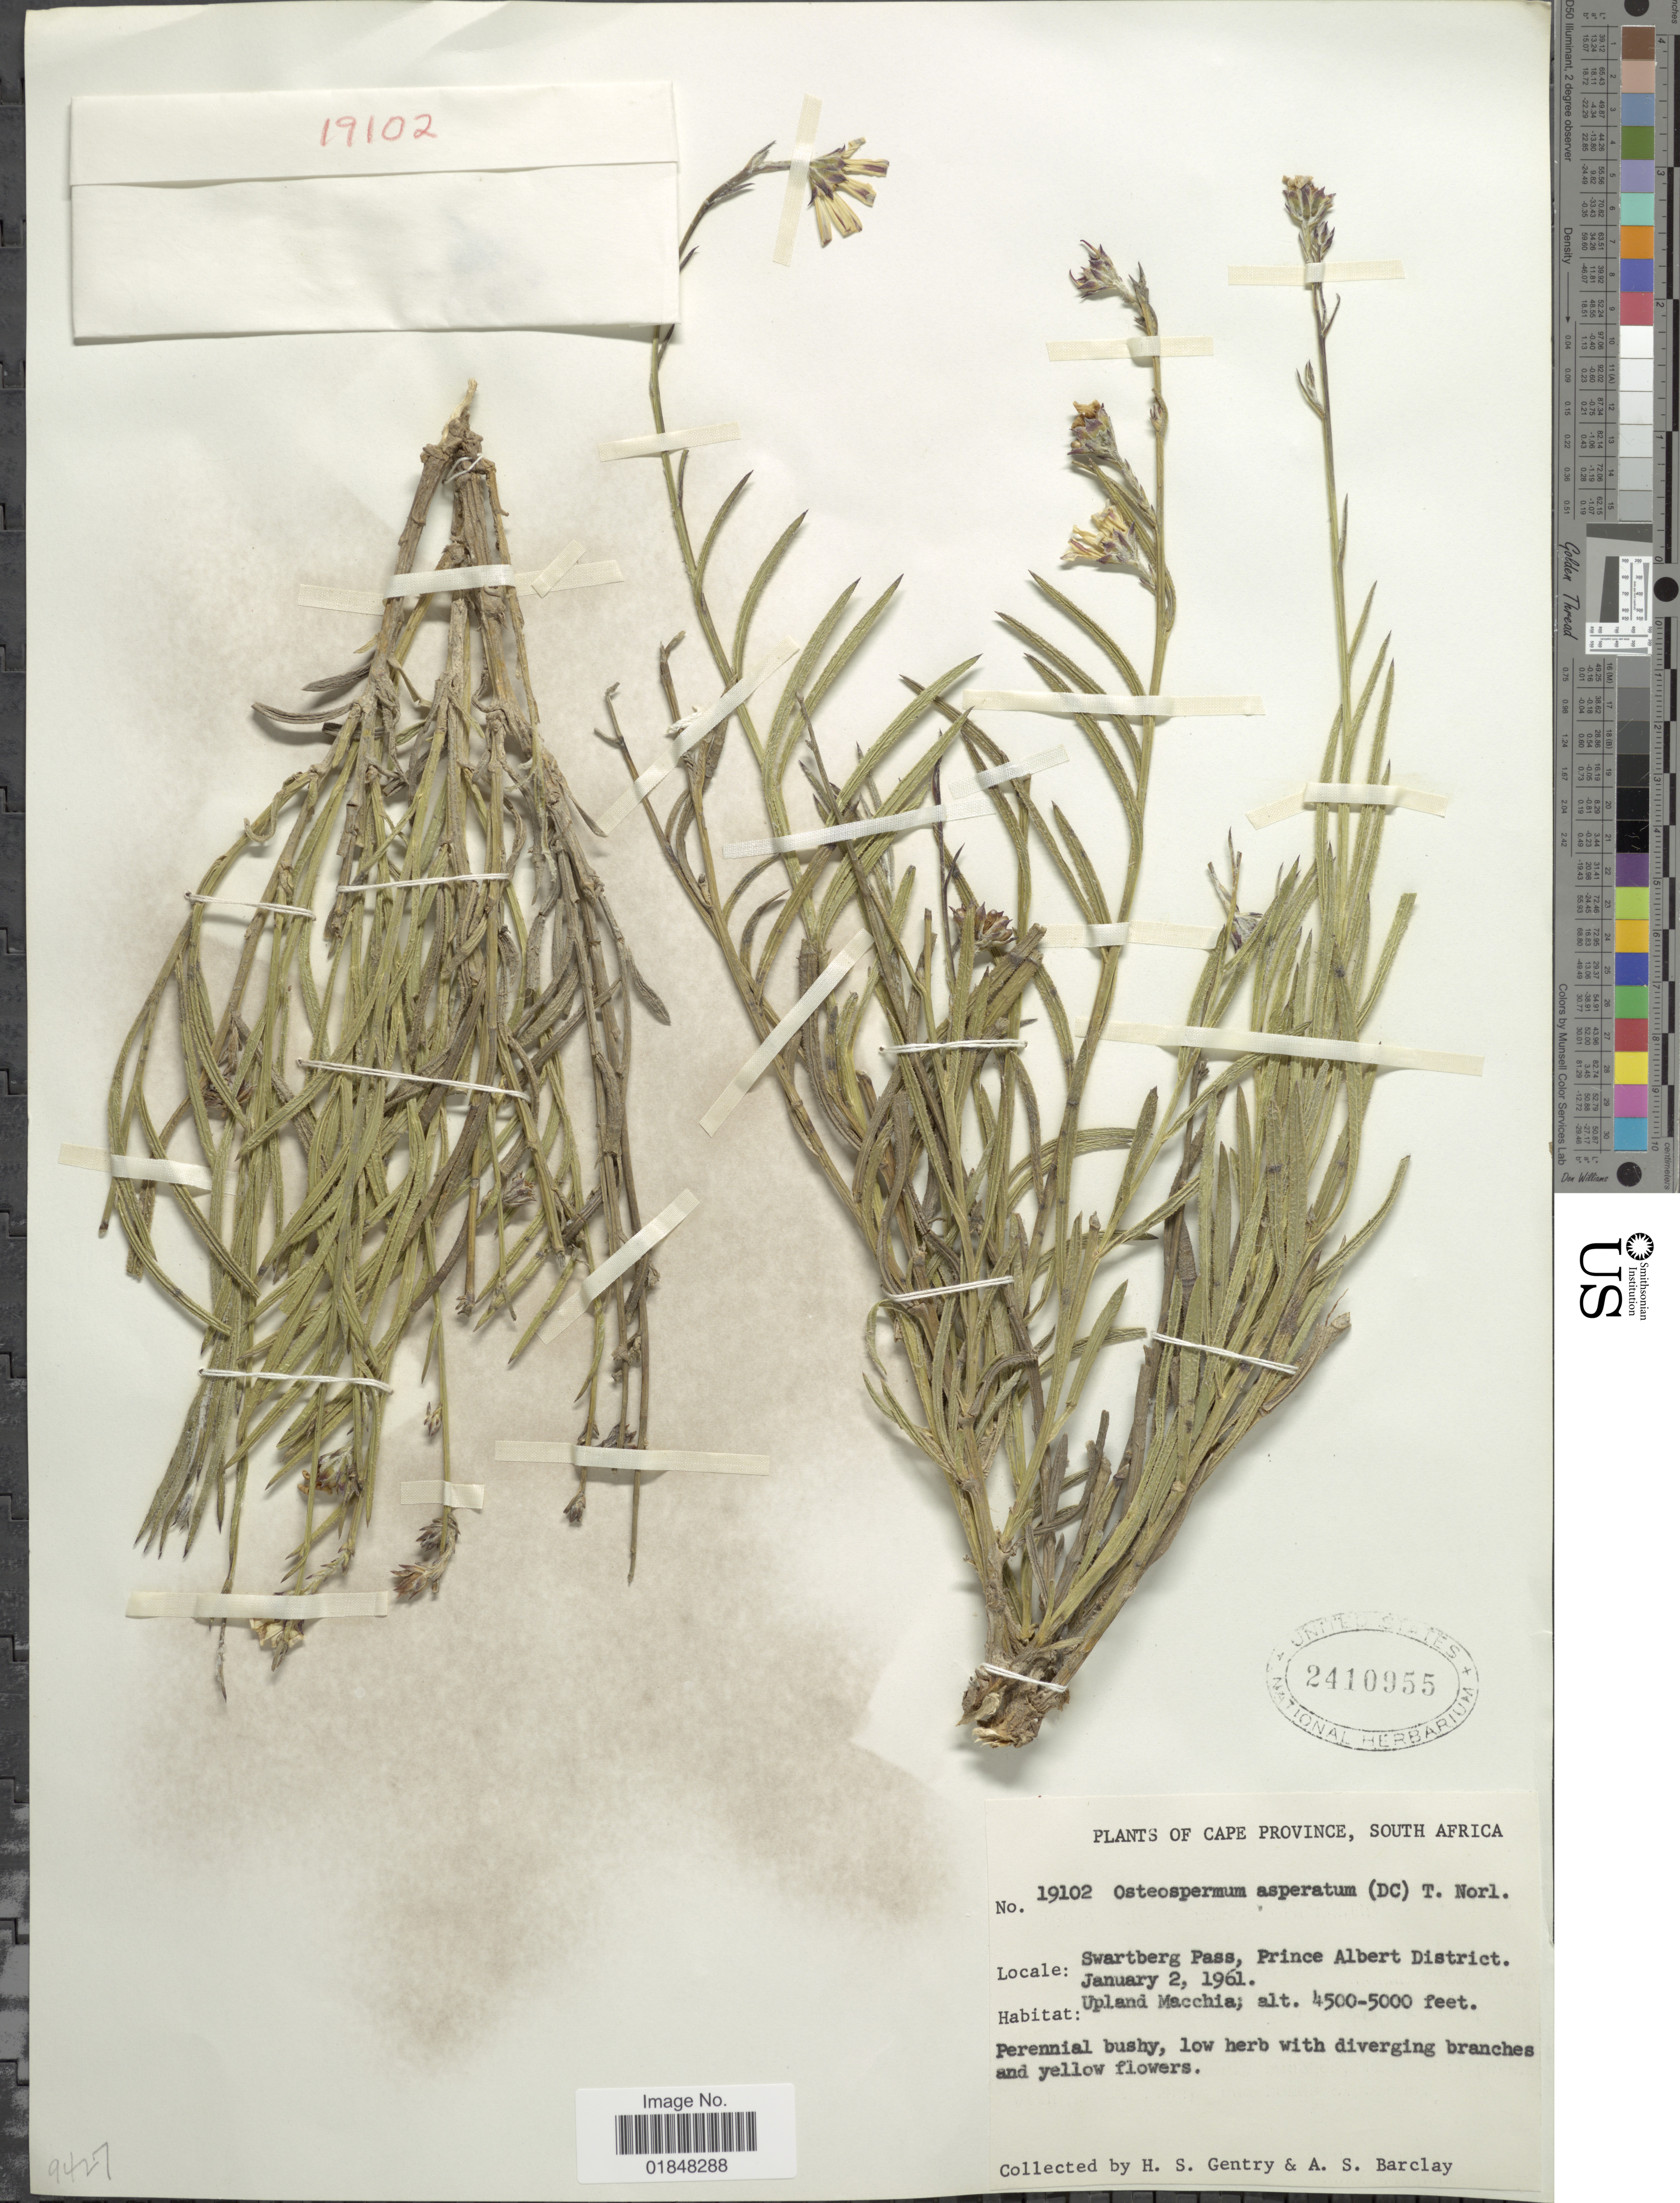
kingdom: Plantae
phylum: Tracheophyta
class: Magnoliopsida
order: Asterales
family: Asteraceae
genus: Osteospermum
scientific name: Osteospermum asperulum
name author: (DC.) Norl.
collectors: H. S. Gentry & A. S. Barclay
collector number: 19102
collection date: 1961-01-02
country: South Africa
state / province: Western Cape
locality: Swartberg Pass, Prince Albert District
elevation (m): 1372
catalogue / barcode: US 2410955